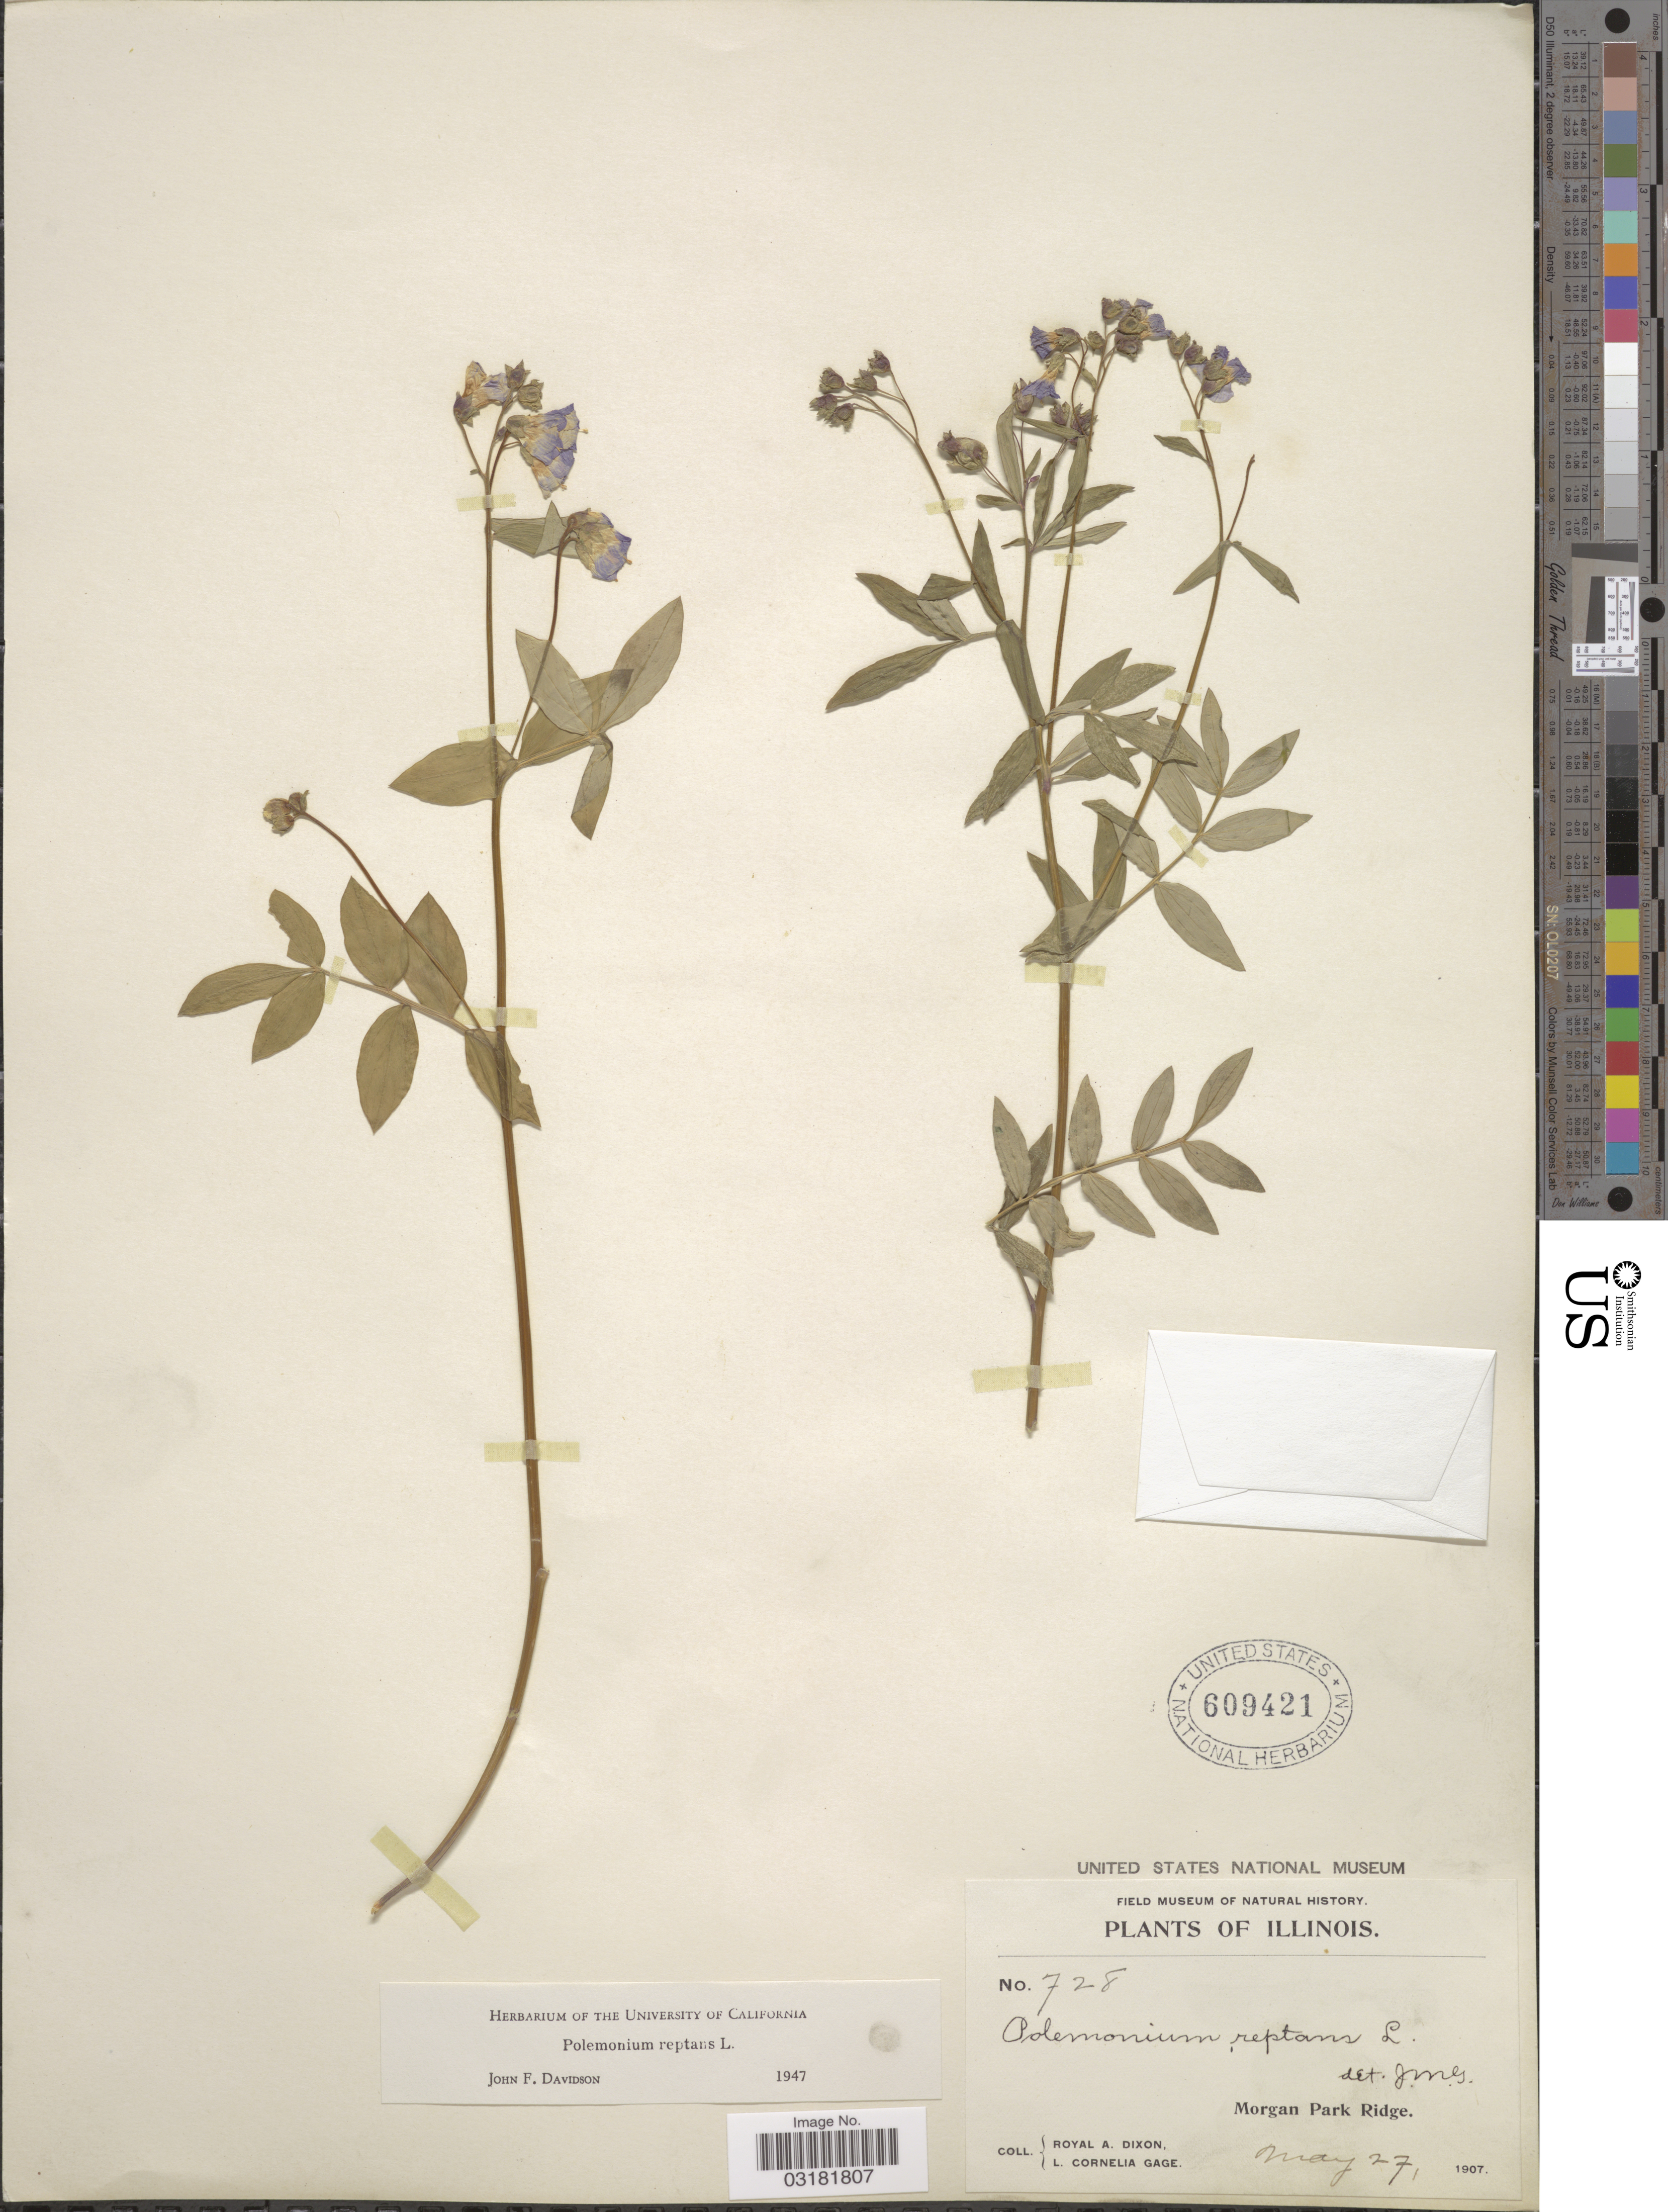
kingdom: Plantae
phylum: Tracheophyta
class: Magnoliopsida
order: Ericales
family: Polemoniaceae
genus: Polemonium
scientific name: Polemonium reptans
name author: L.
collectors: R. A. Dixon & L. Gage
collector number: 728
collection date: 1907-05-27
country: United States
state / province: Illinois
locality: Morgan Park Ridge.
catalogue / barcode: US 609421